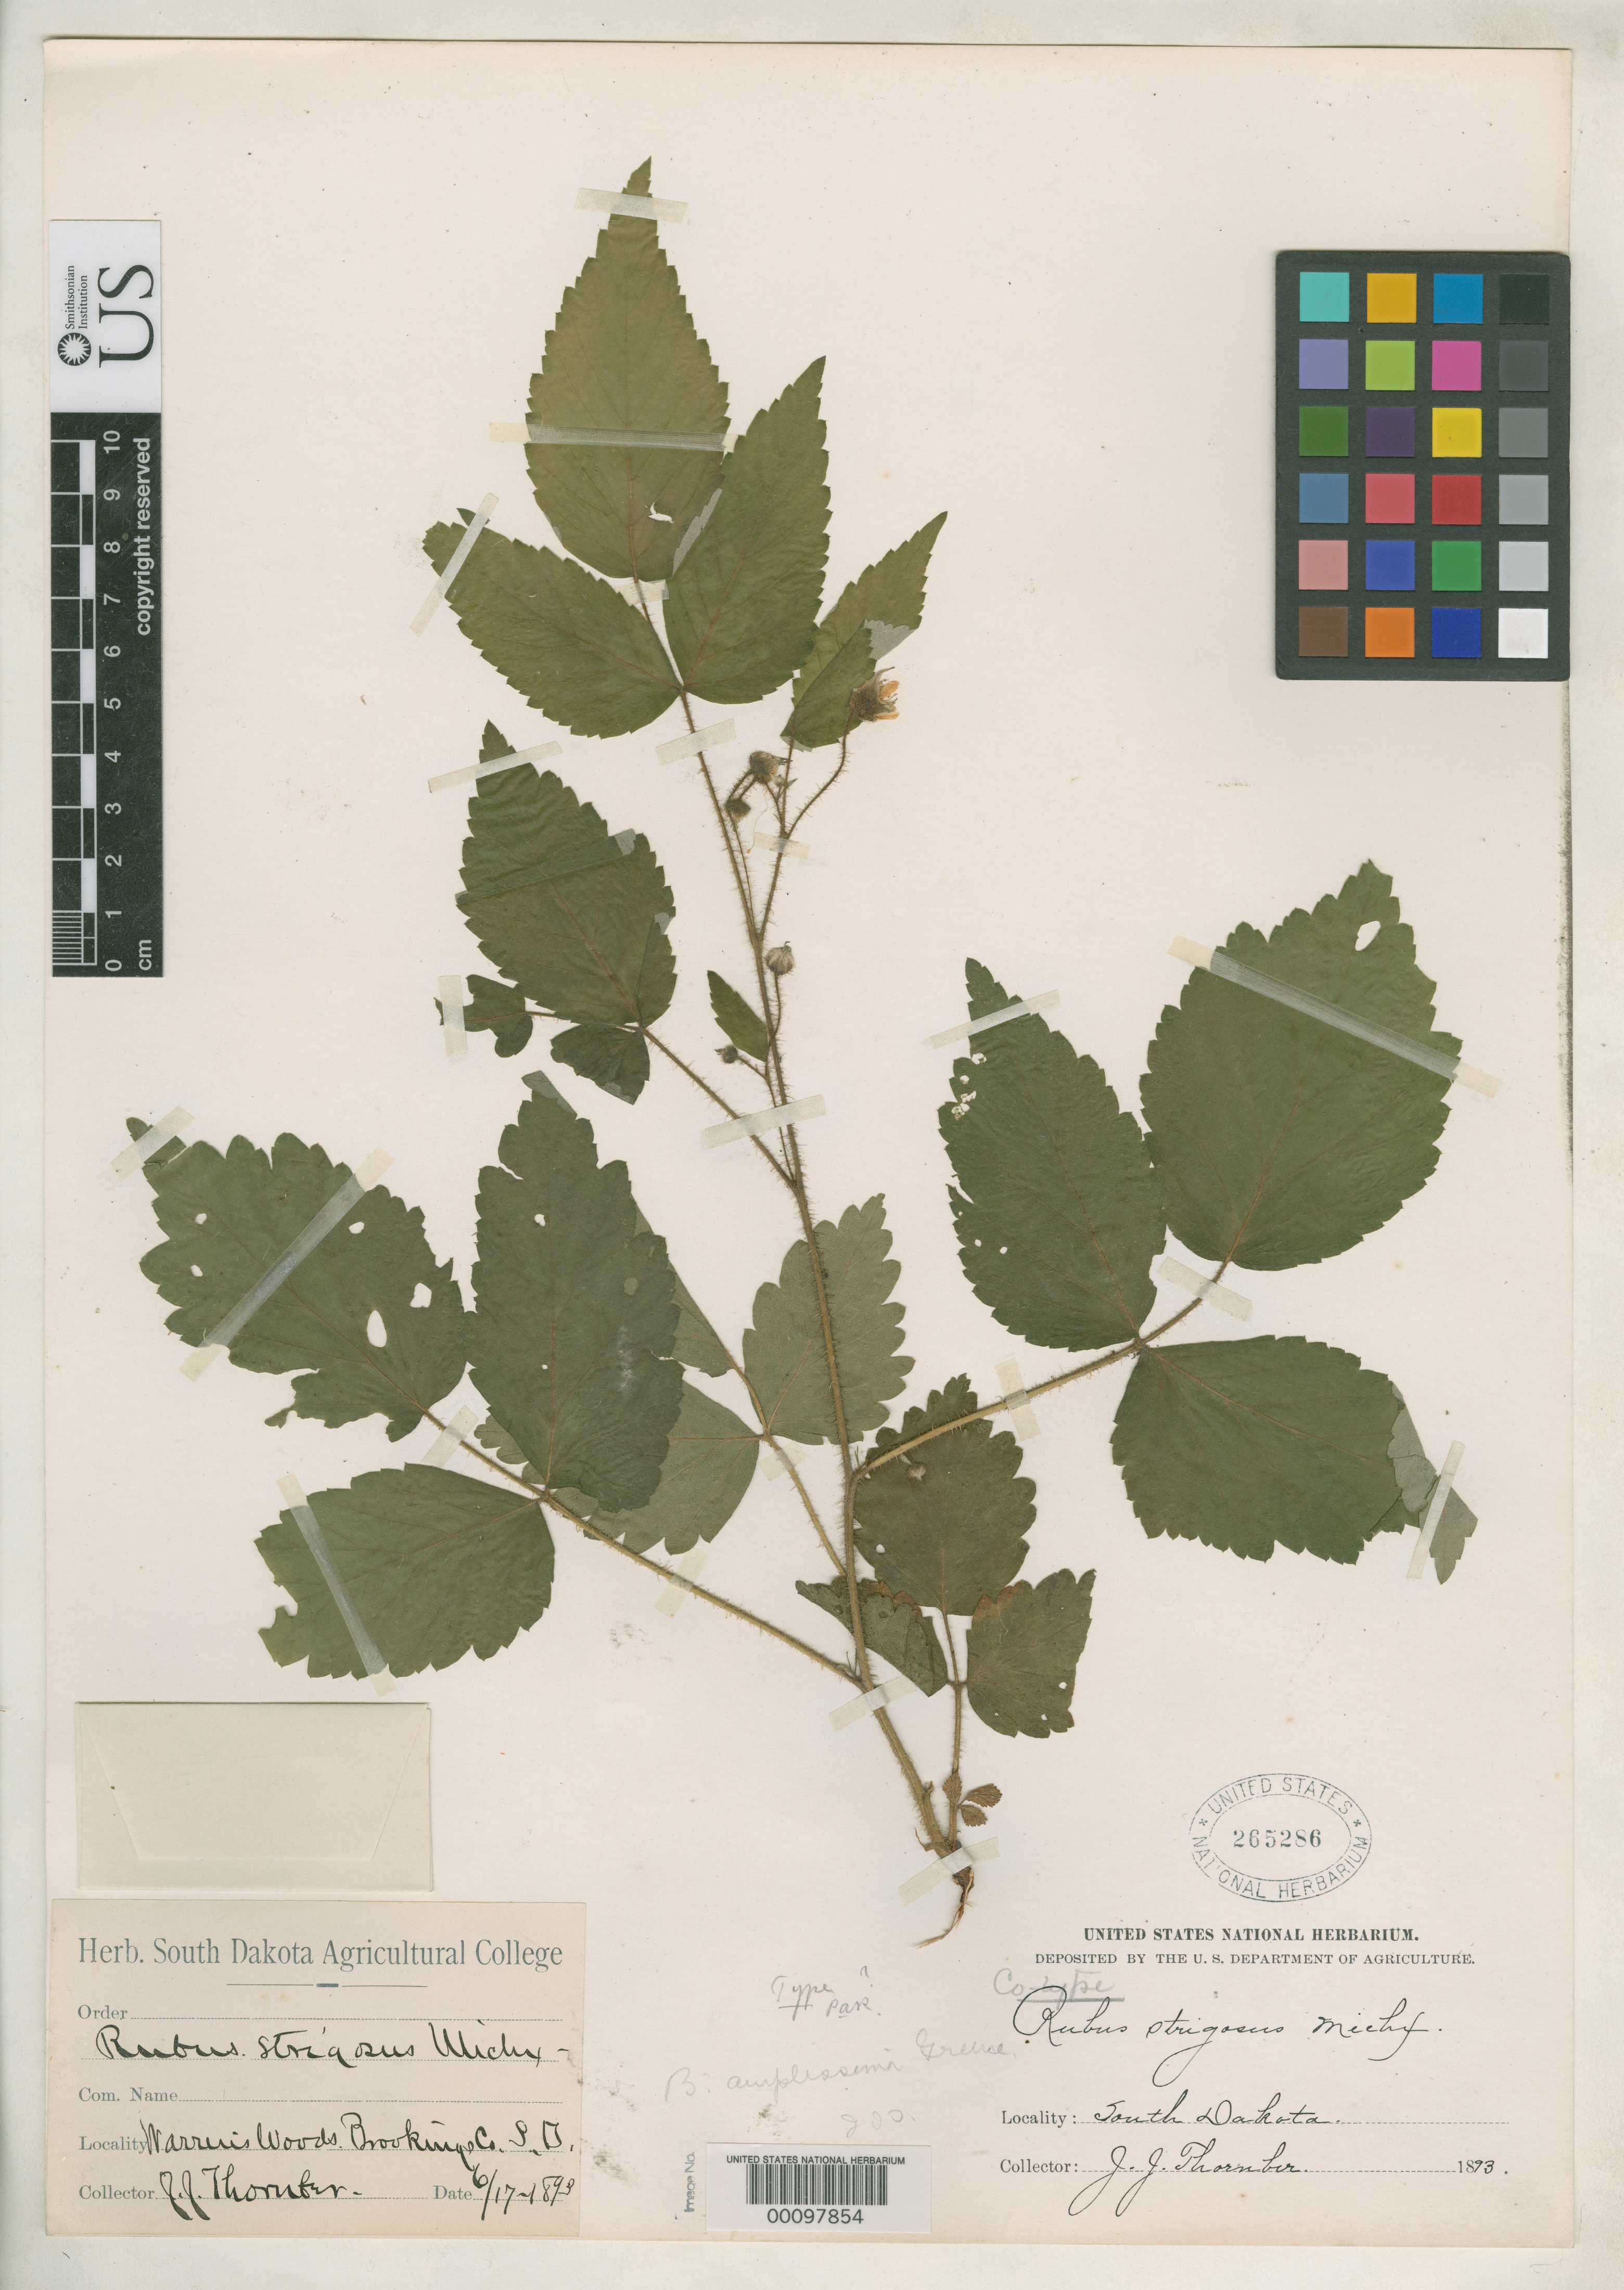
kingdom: Plantae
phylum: Tracheophyta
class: Magnoliopsida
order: Rosales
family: Rosaceae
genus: Batidaea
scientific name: Batidaea amplissima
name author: Greene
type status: Holotype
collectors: J. Thornber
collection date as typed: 17 Jun 1893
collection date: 1893-06-17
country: United States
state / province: South Dakota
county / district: Brookings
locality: Brookings, Warren's Woods.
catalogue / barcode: US 265286